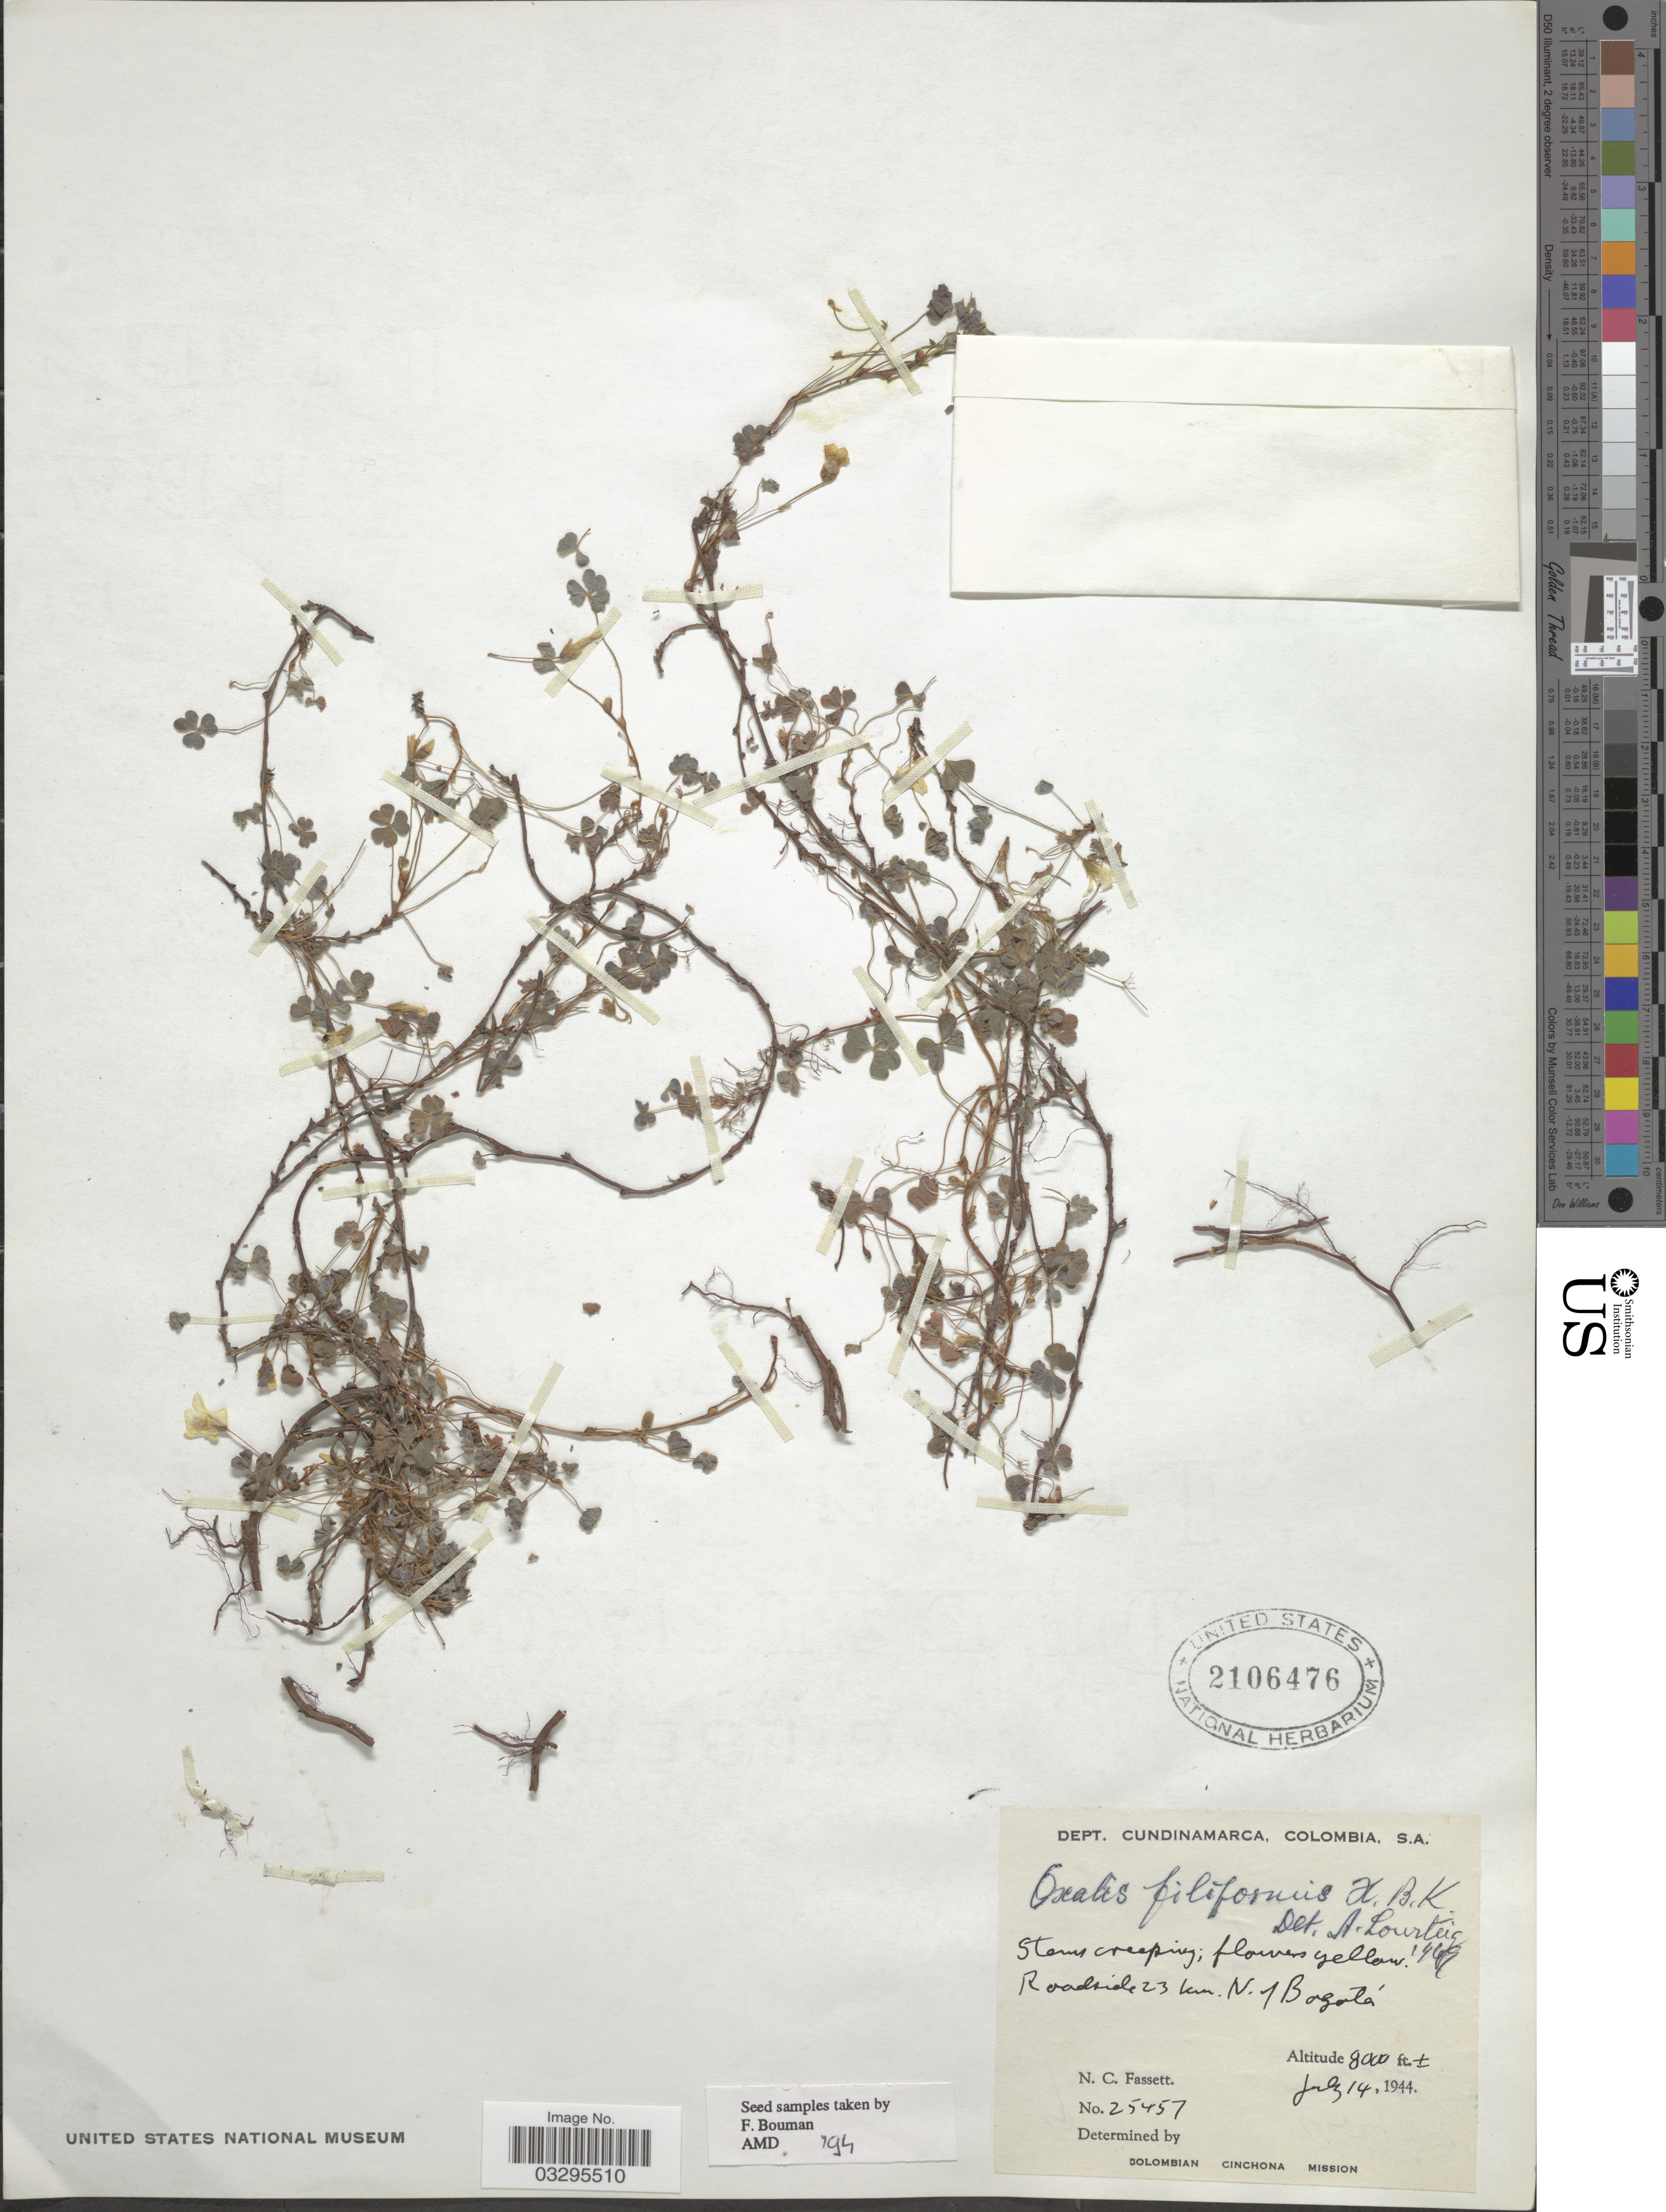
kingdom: Plantae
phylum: Tracheophyta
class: Magnoliopsida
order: Oxalidales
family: Oxalidaceae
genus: Oxalis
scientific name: Oxalis filiformis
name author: Kunth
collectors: N. C. Fassett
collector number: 25457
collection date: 1944-07-14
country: Colombia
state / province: Cundinamarca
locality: Dept. Cundinamarca. Roadside 23 km. N. of Bogotá.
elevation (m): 2438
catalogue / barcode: US 2106476